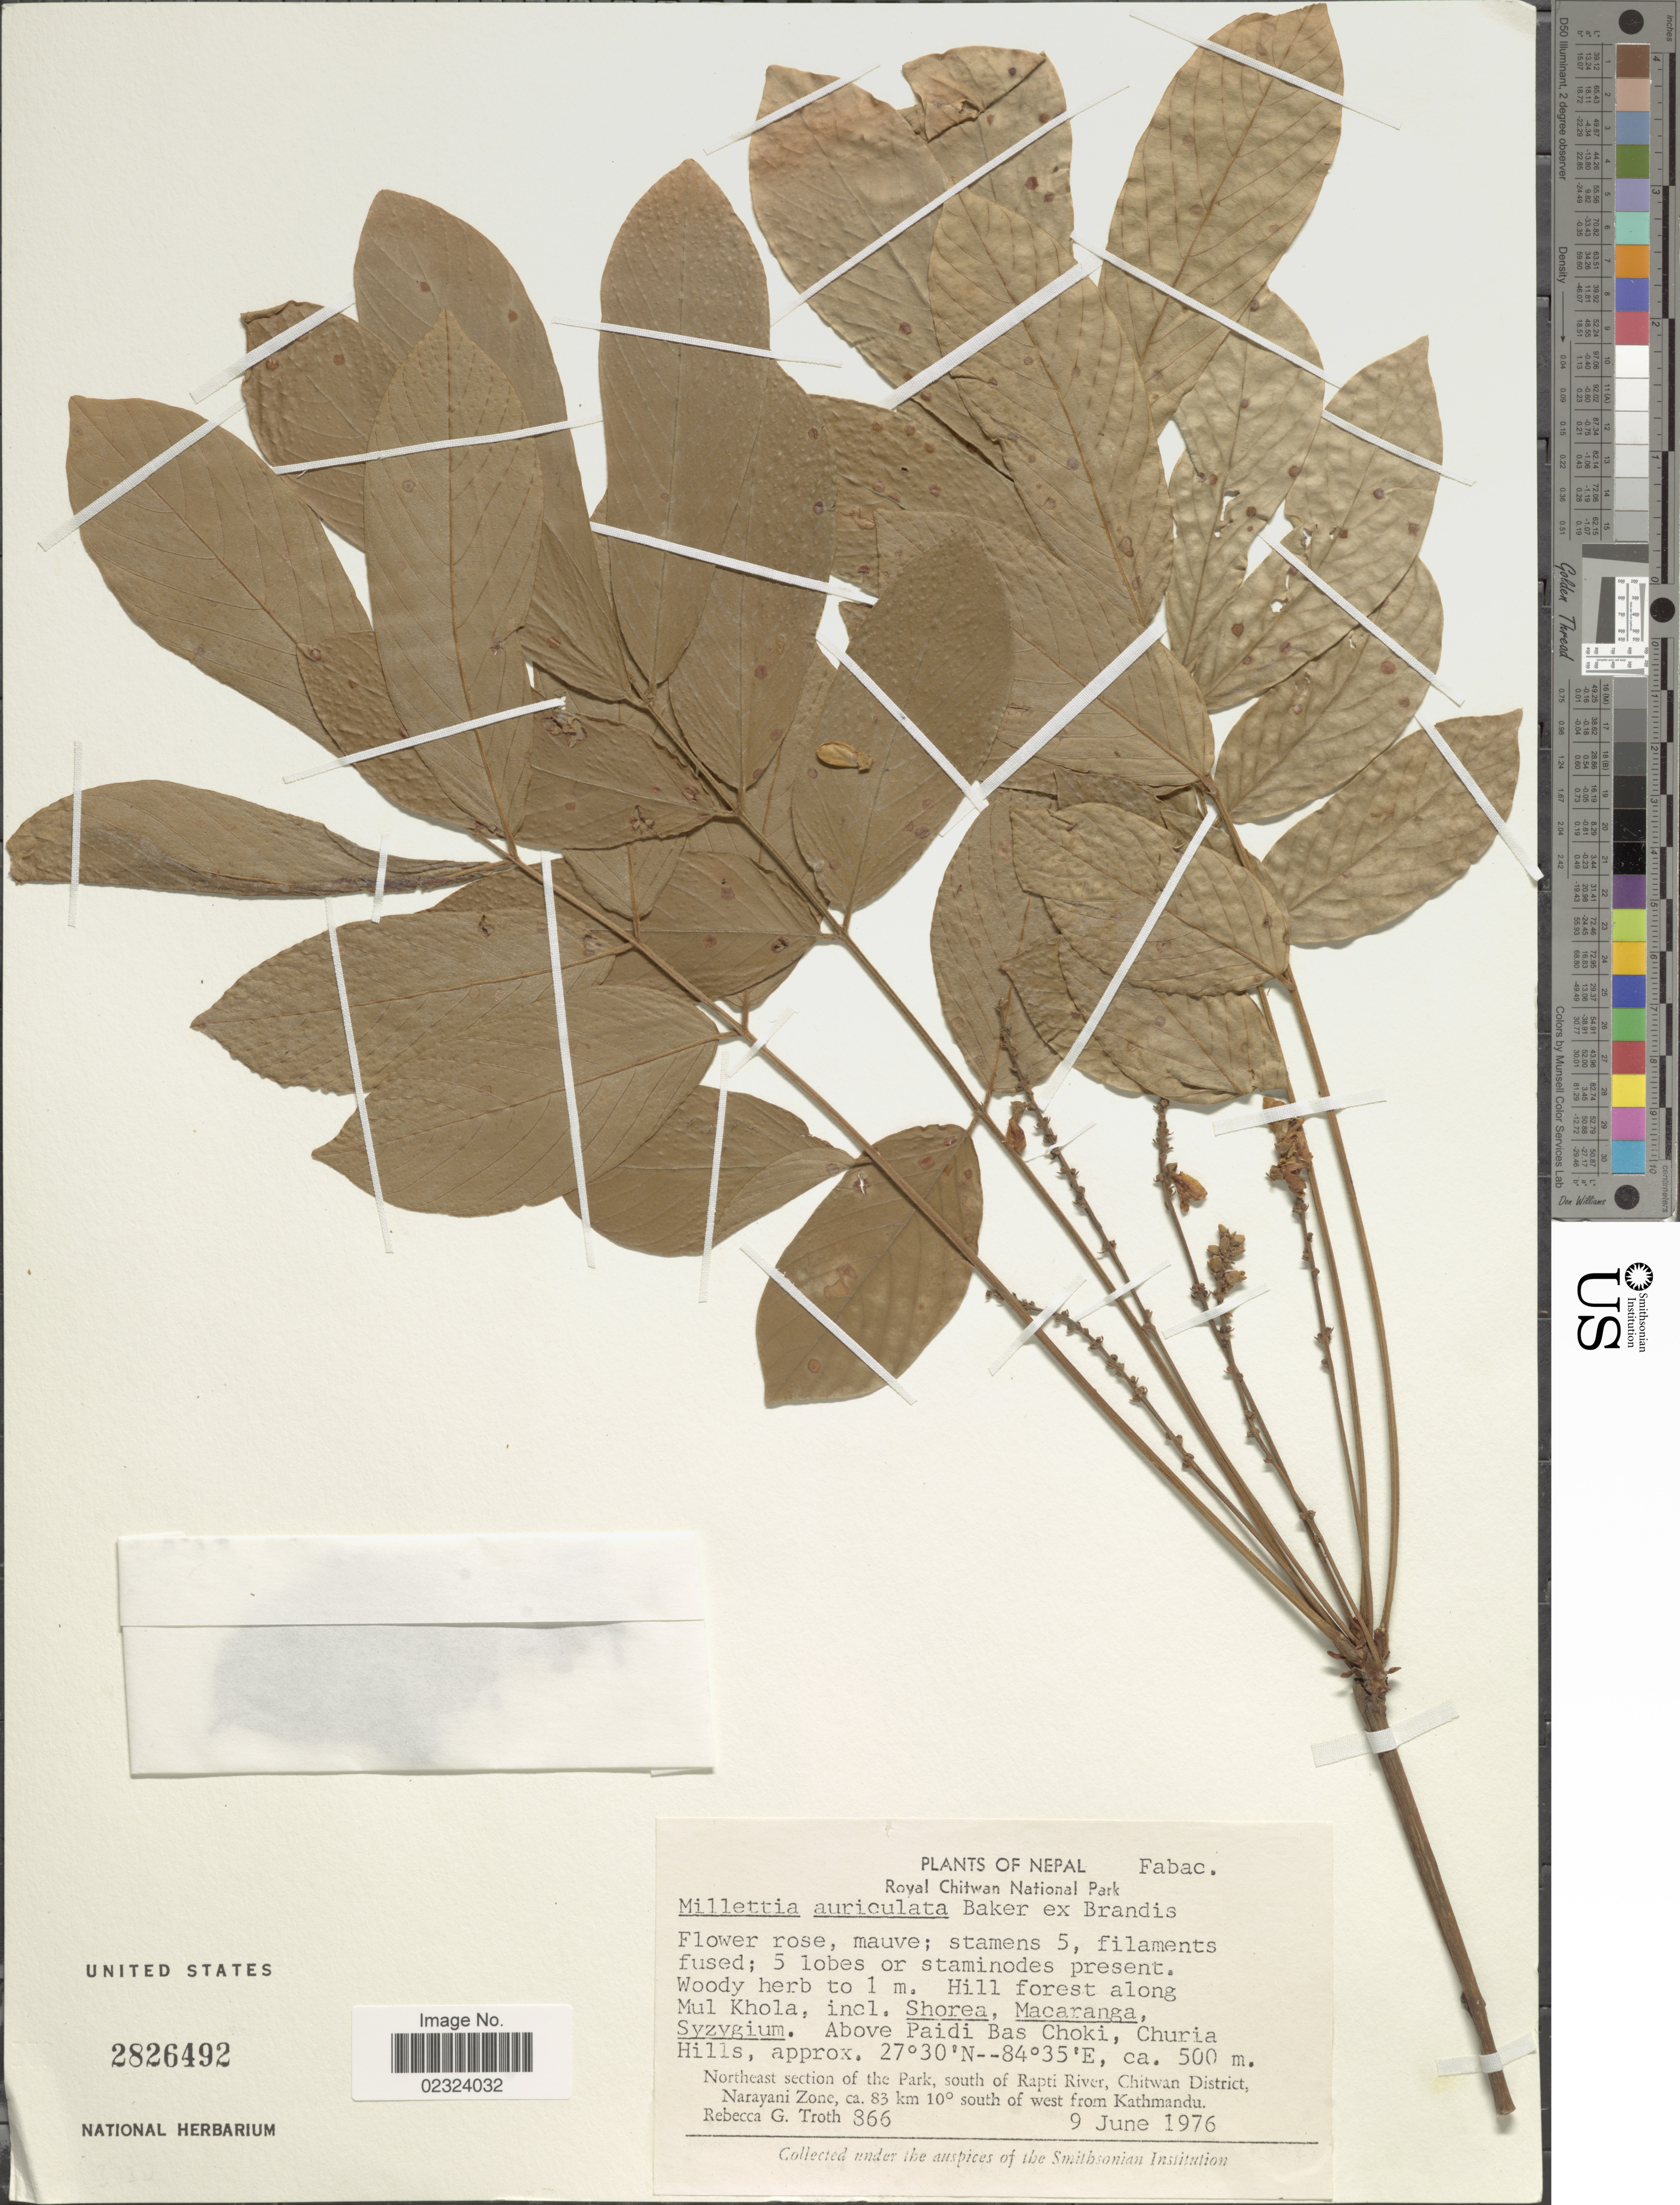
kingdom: Plantae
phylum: Tracheophyta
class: Magnoliopsida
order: Fabales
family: Fabaceae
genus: Millettia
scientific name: Millettia auriculata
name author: Baker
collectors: R. Troth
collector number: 366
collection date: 1976-06-09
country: Nepal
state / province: Narayani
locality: Royal Chitwan National Park. Above Paidi Bas Choki, Churia Hills. Norheast section of the Park, south of Rapti River, Chitwan District, Narayani Zone, ca. 83 km 10° south of west from Kathmandu.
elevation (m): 500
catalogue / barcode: US 2826492